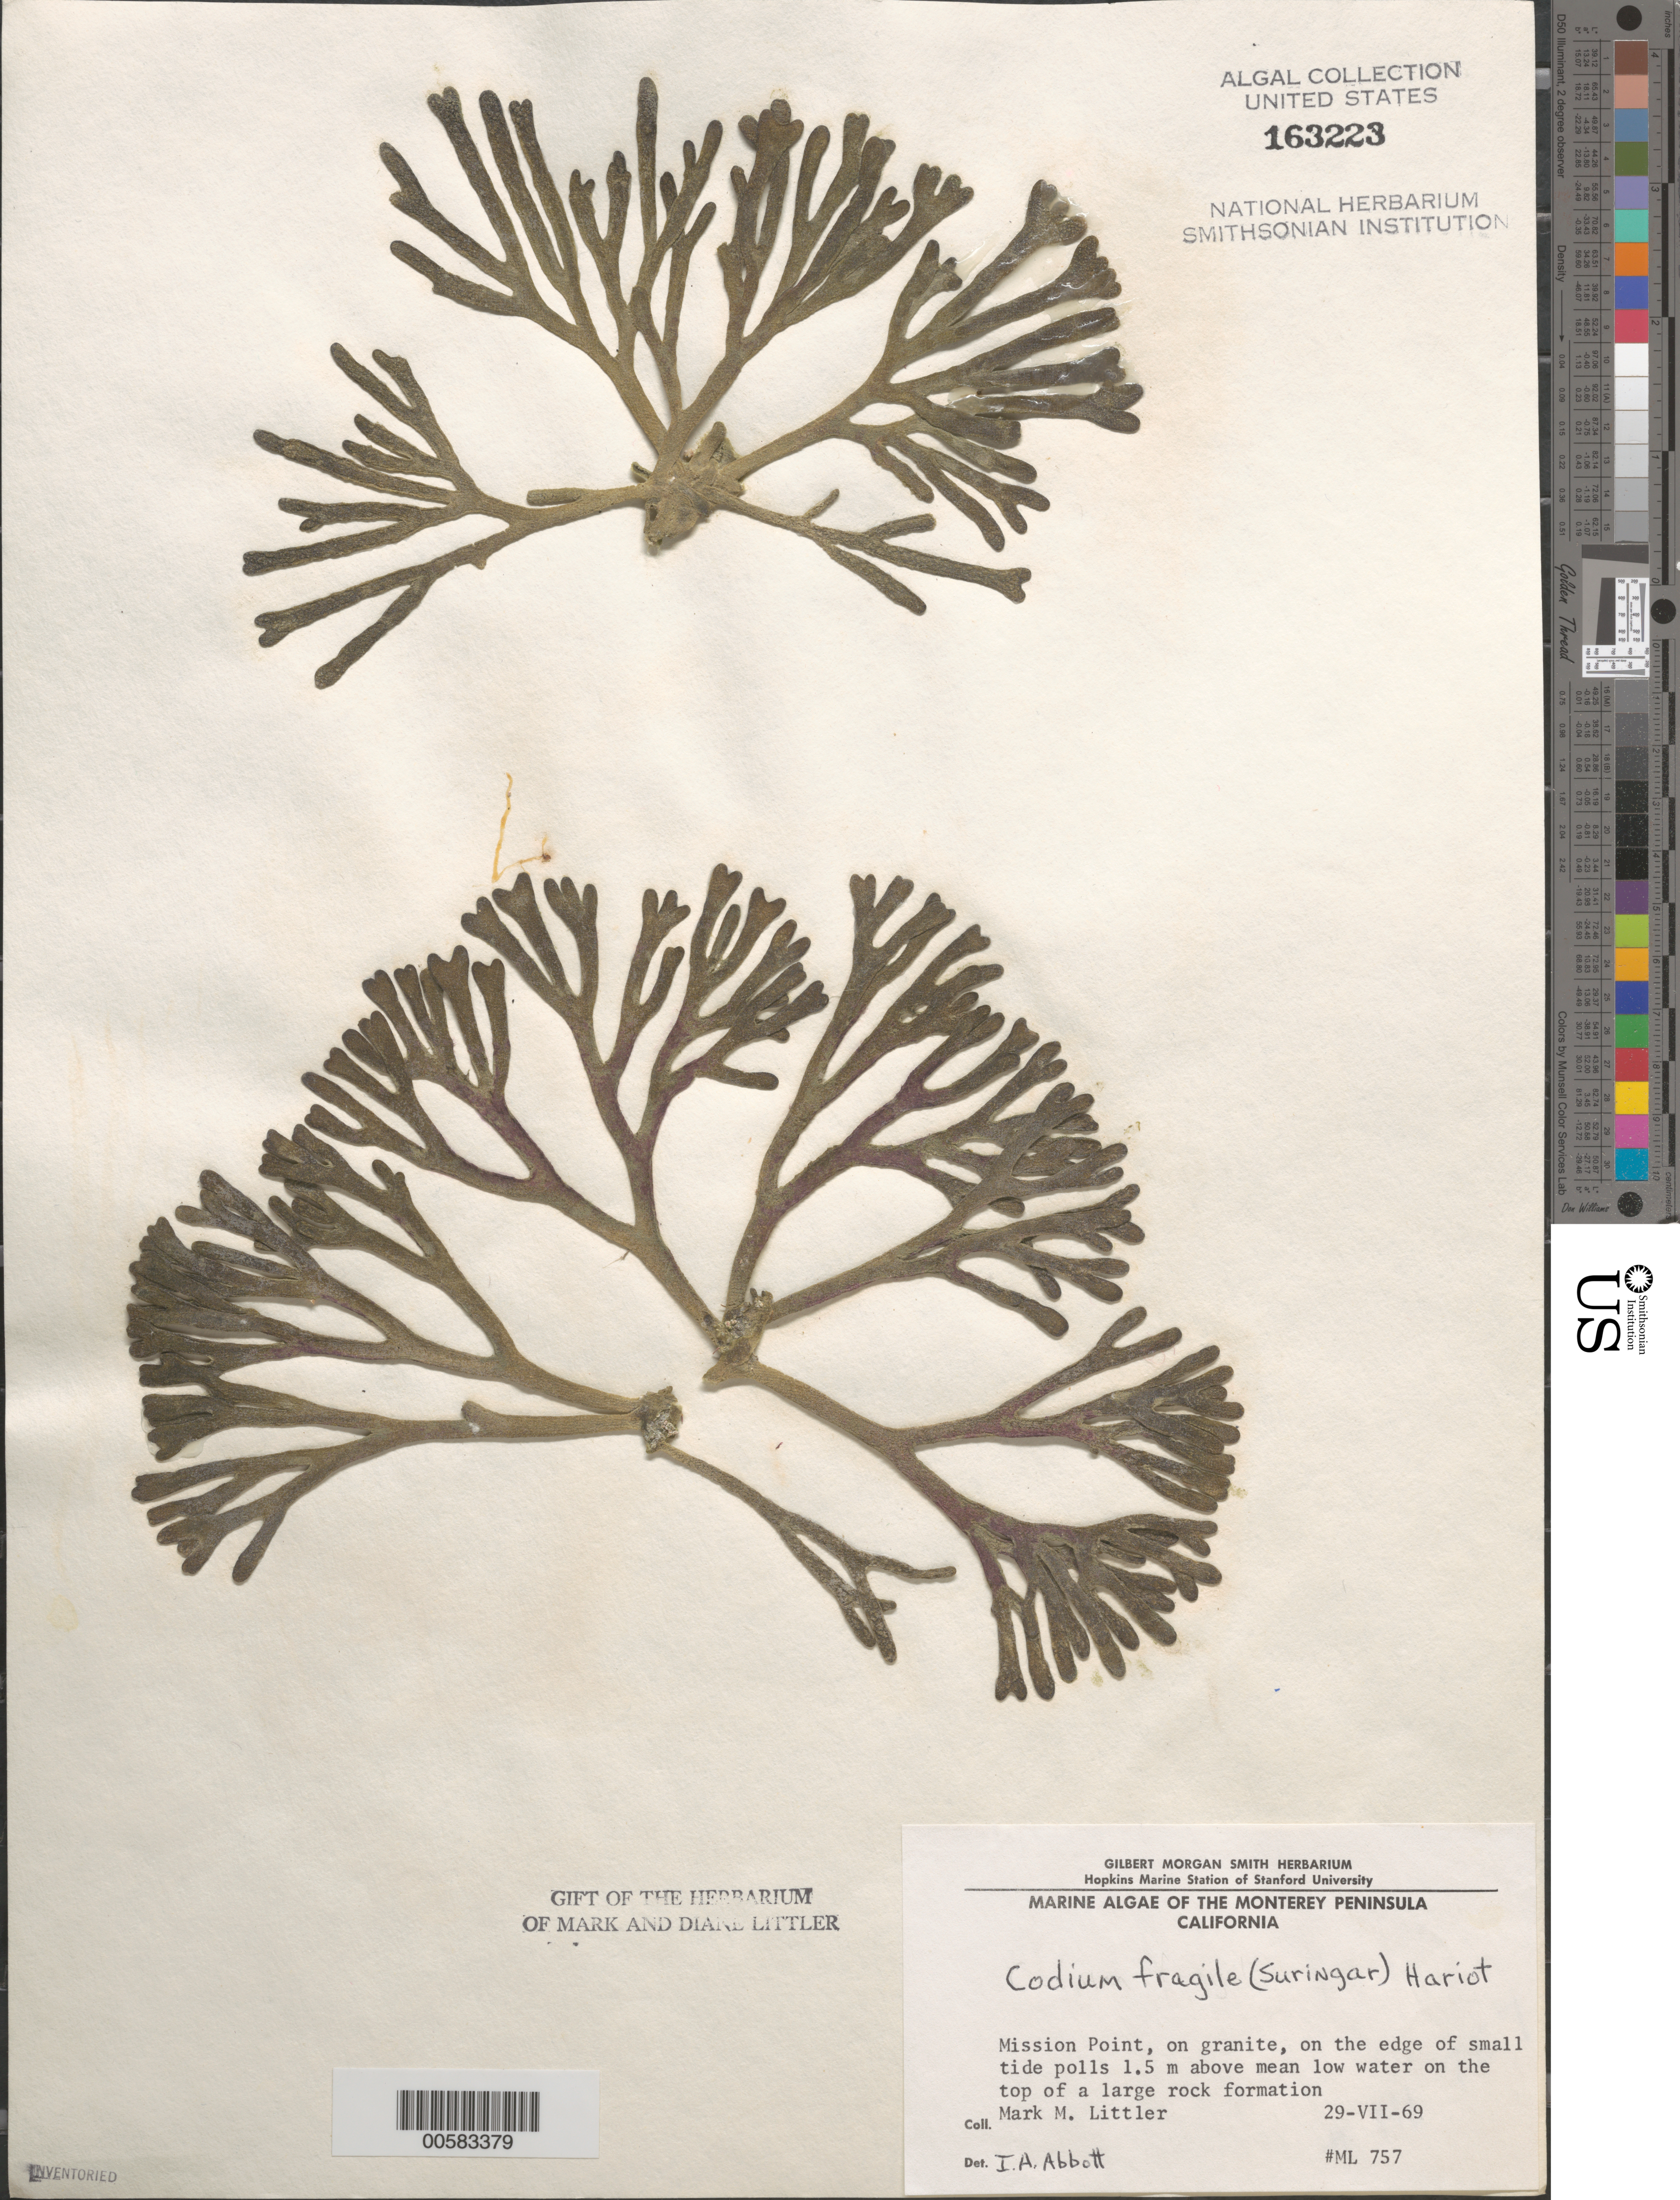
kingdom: Plantae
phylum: Chlorophyta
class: Ulvophyceae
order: Bryopsidales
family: Codiaceae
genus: Codium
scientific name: Codium fragile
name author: (Suringar) P. Hariot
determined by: Abbott, Isabella A.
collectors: M. M. Littler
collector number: ML 757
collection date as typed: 29 Jul 1969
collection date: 1969-07-29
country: United States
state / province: California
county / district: Monterey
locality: Mission Point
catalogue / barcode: US 163223